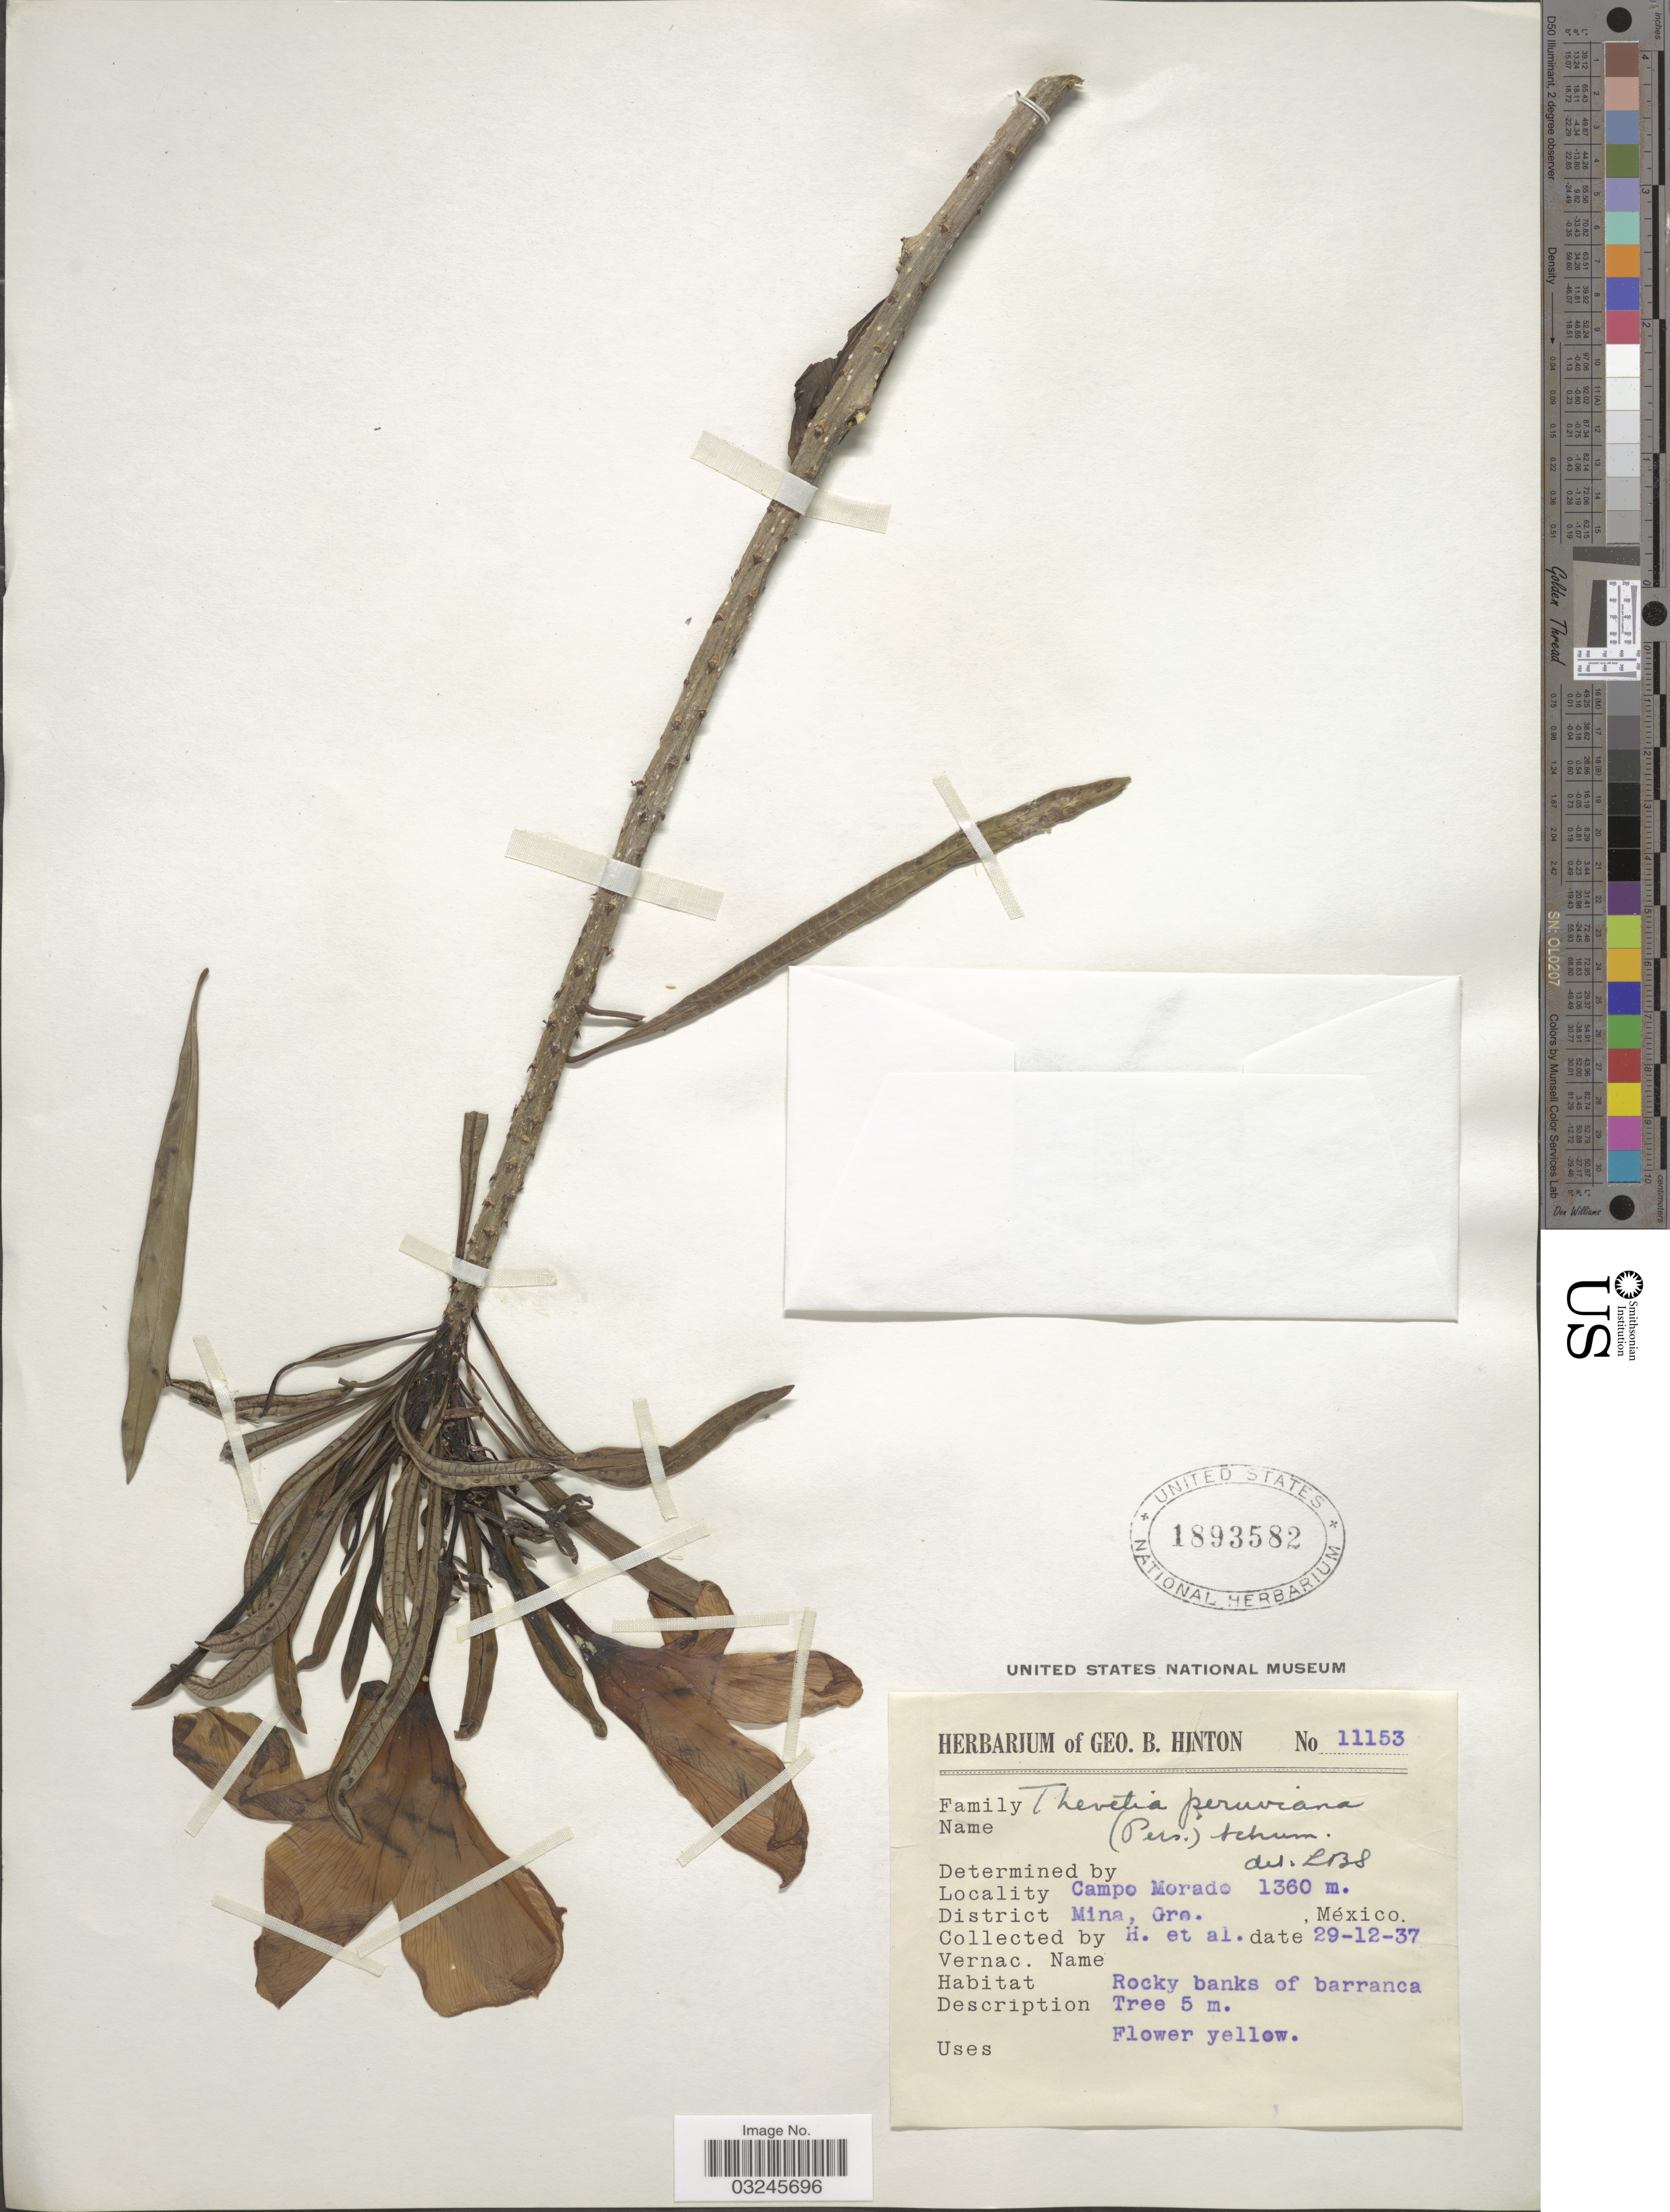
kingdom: Plantae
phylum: Tracheophyta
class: Magnoliopsida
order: Gentianales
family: Apocynaceae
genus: Thevetia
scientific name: Thevetia peruviana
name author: (Pers.) K. Schum.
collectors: G. B. Hinton & et al.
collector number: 11153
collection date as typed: Transcribed d/m/y: 29/12/37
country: Mexico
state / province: Guerrero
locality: Campo Morado, District Mina, Gro., México.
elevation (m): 1360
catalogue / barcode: US 1893582